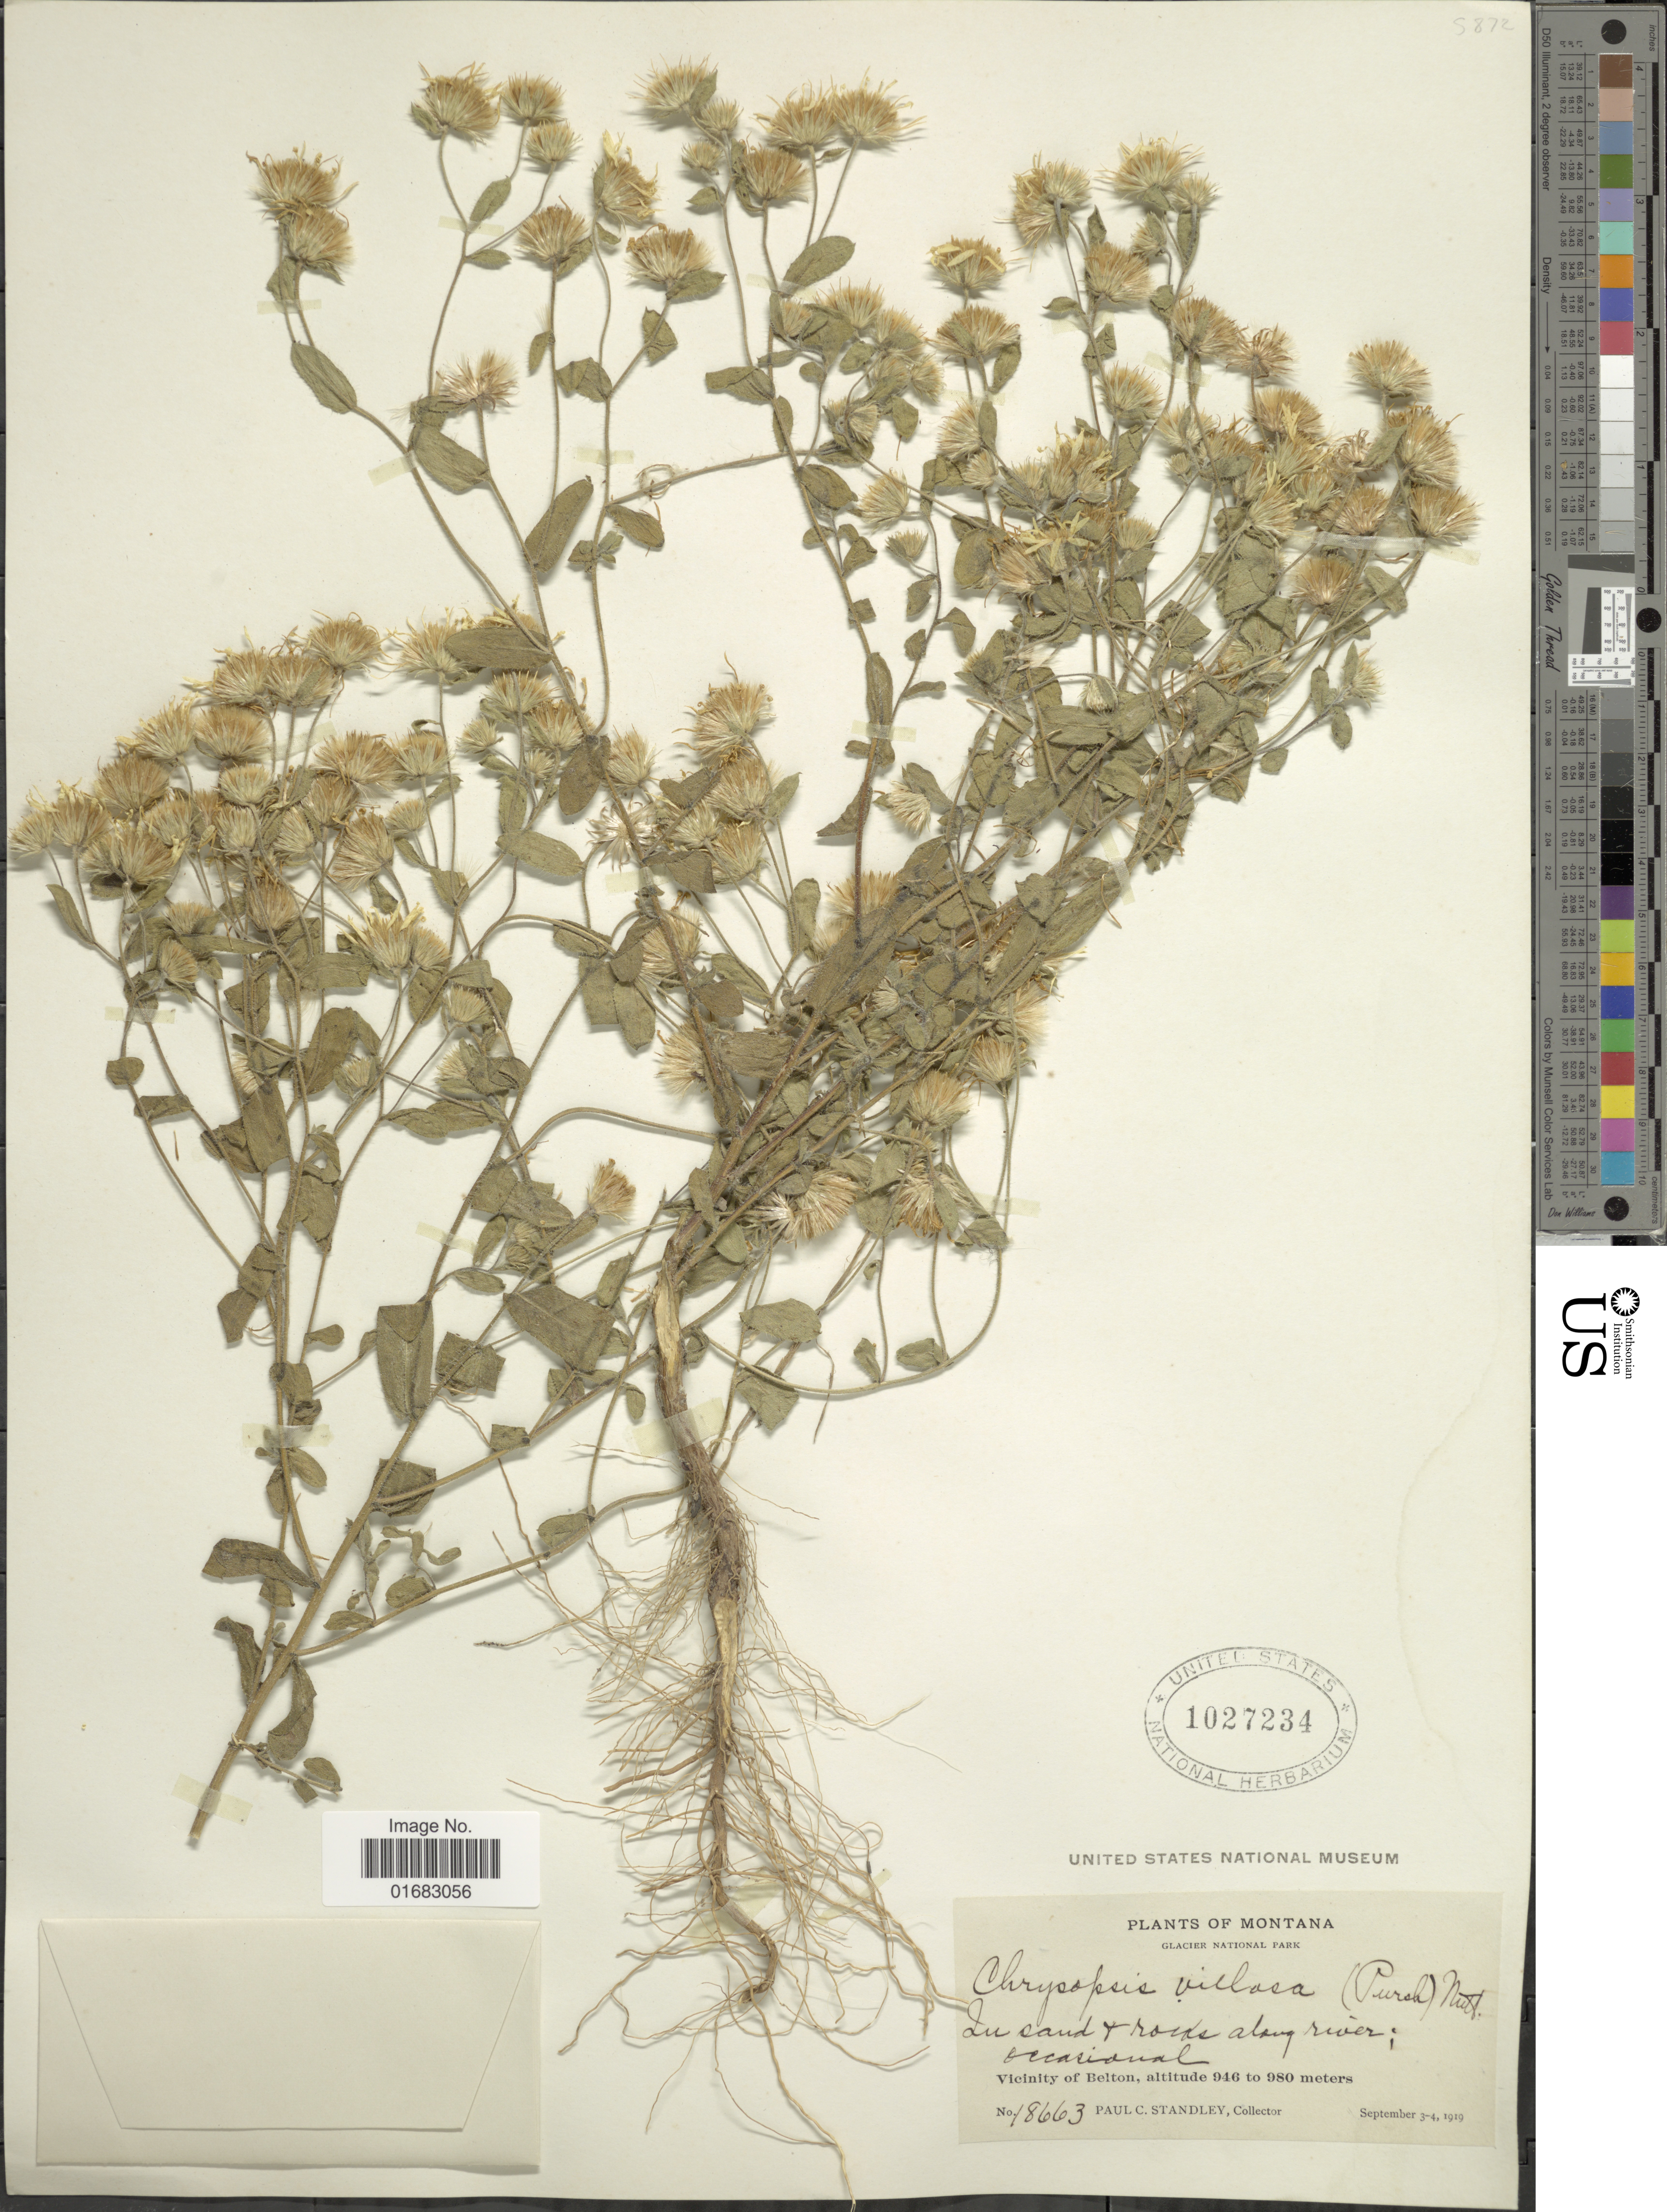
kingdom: Plantae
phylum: Tracheophyta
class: Magnoliopsida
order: Asterales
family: Asteraceae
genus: Heterotheca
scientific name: Heterotheca villosa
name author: (Pursh) Shinners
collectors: P. C. Standley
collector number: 18663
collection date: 1919-09-03/1919-09-04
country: United States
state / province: Montana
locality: Montana. Glacier National Park. Vicinity of Belton. In sand & roads along river.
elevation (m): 946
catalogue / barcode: US 1027234